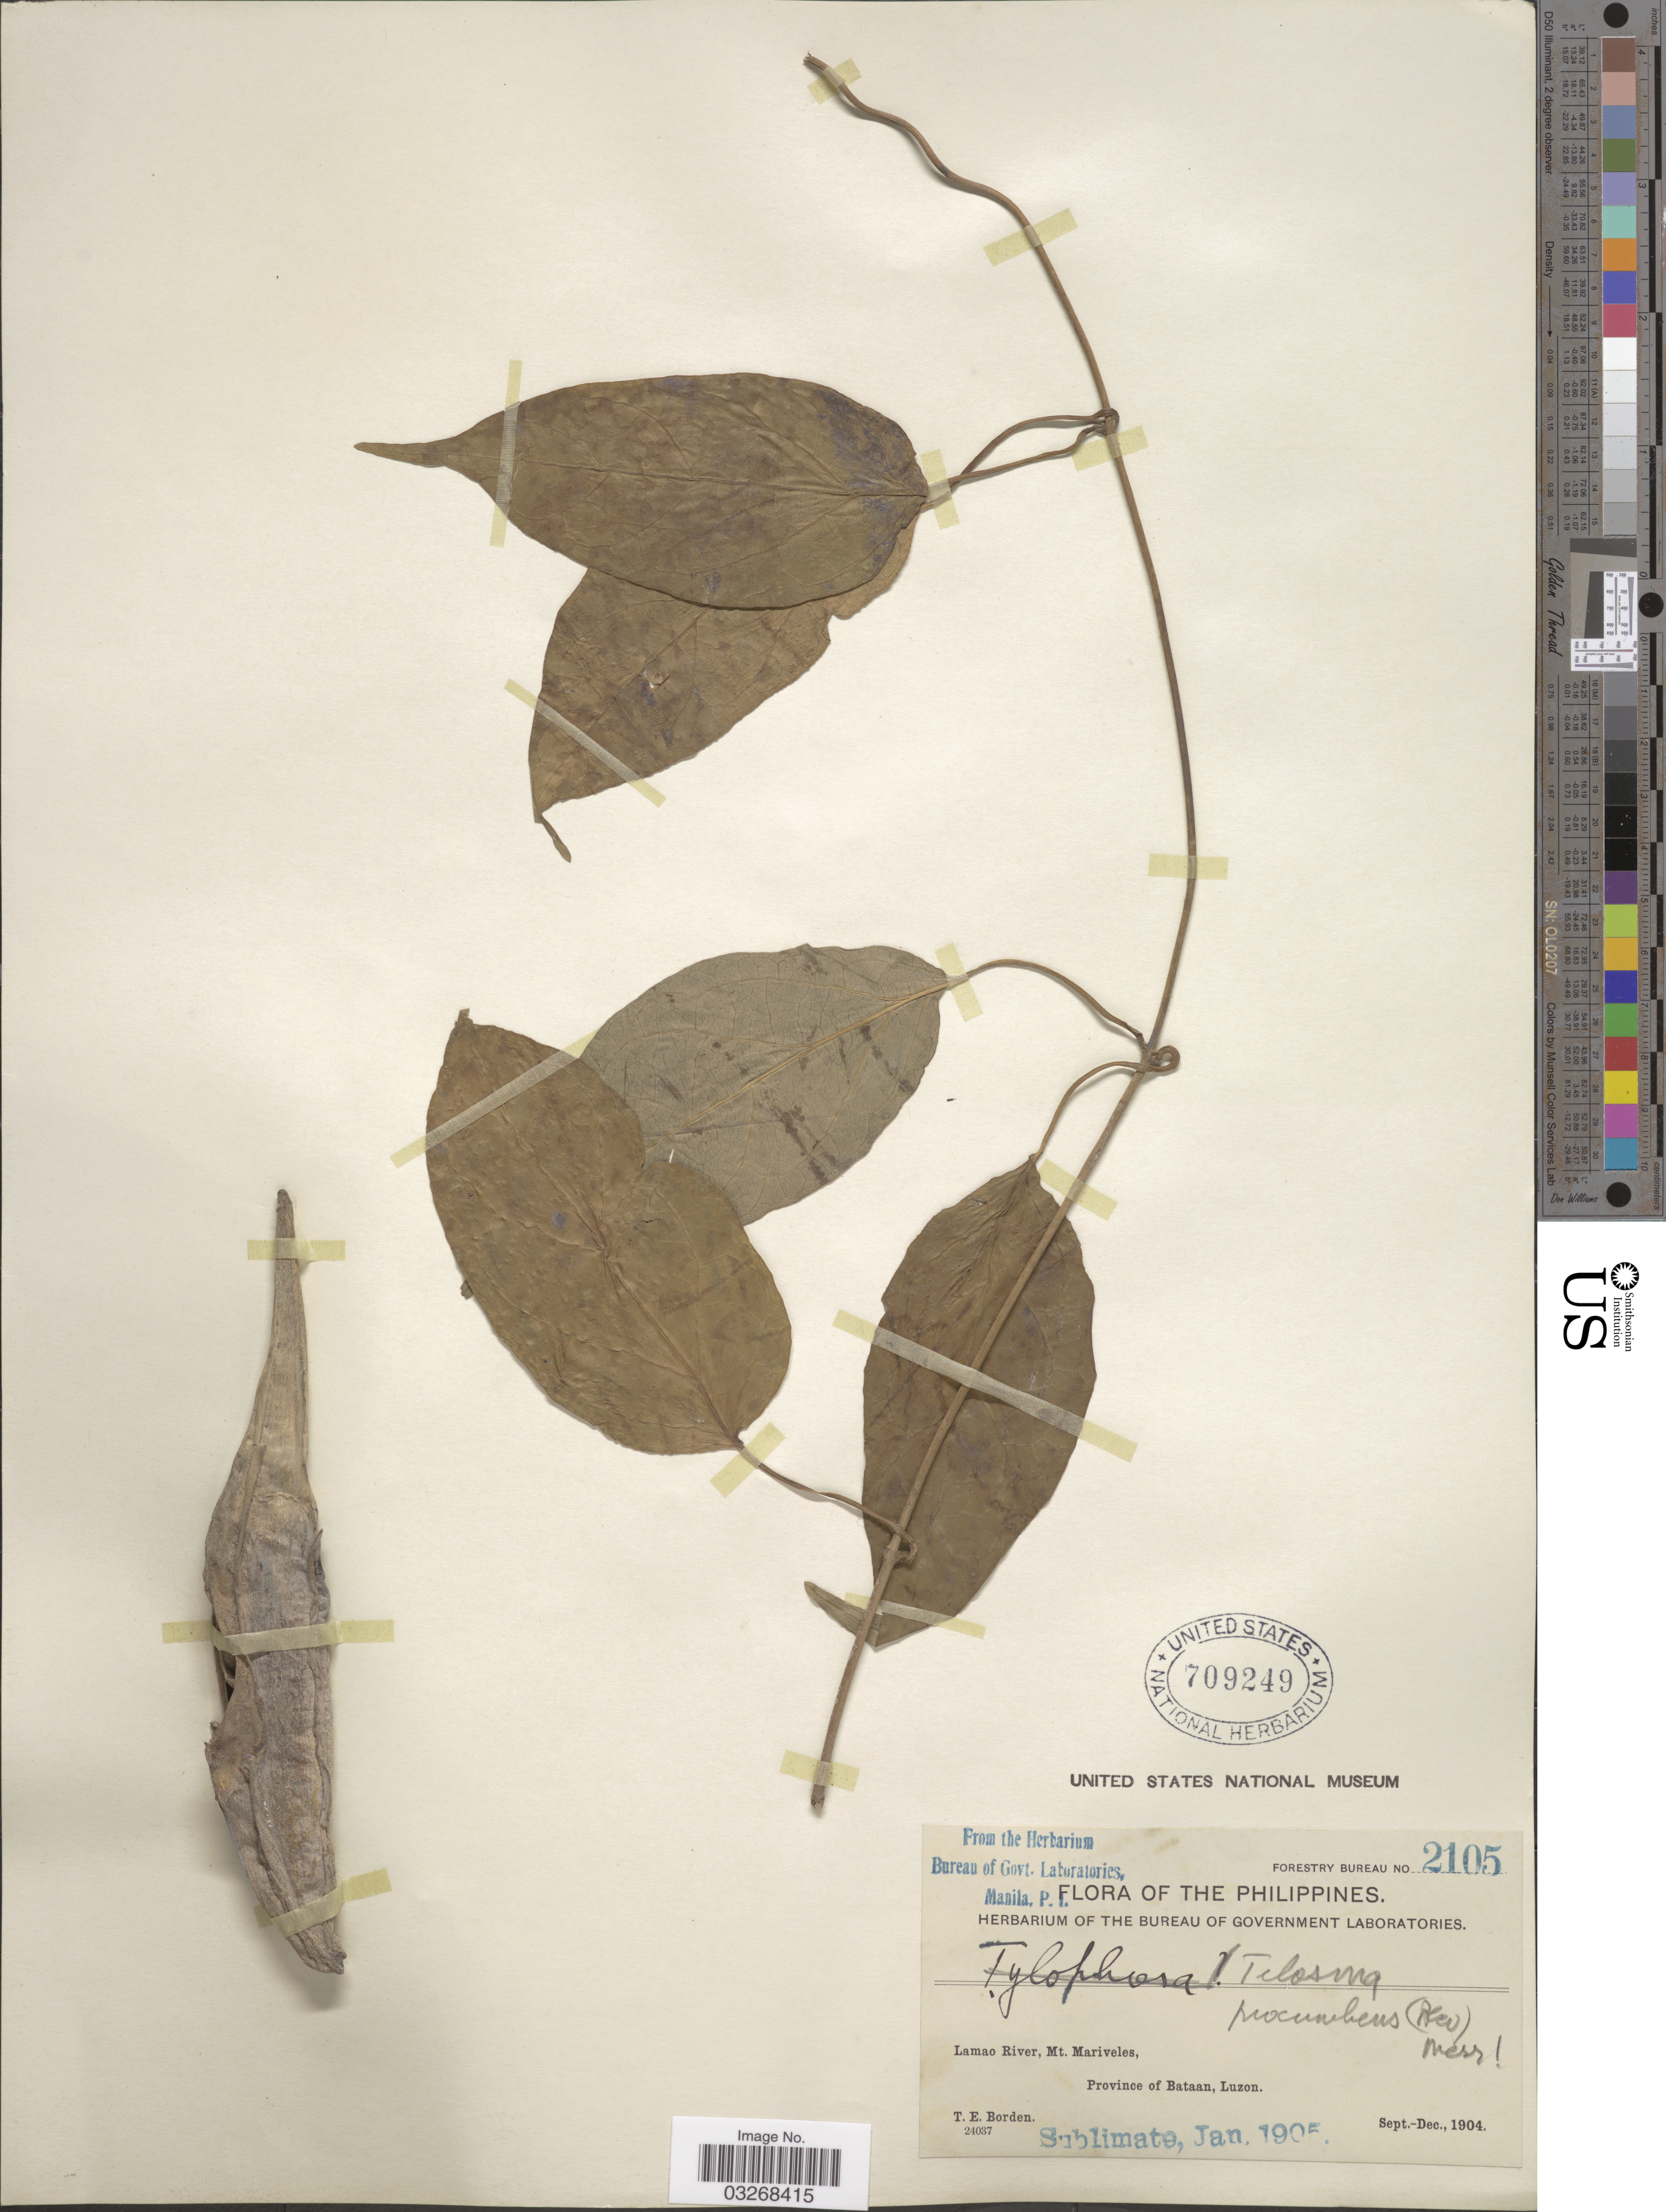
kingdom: Plantae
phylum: Tracheophyta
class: Magnoliopsida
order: Gentianales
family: Apocynaceae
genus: Telosma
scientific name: Telosma procumbens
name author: (Blanco) Merr.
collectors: T. E. Borden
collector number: Forestry Bureau 2105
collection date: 1904-09/1904-12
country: Philippines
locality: Lamao River, Mt. Mariveles, Province of Bataan, Luzon.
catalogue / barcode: US 709249